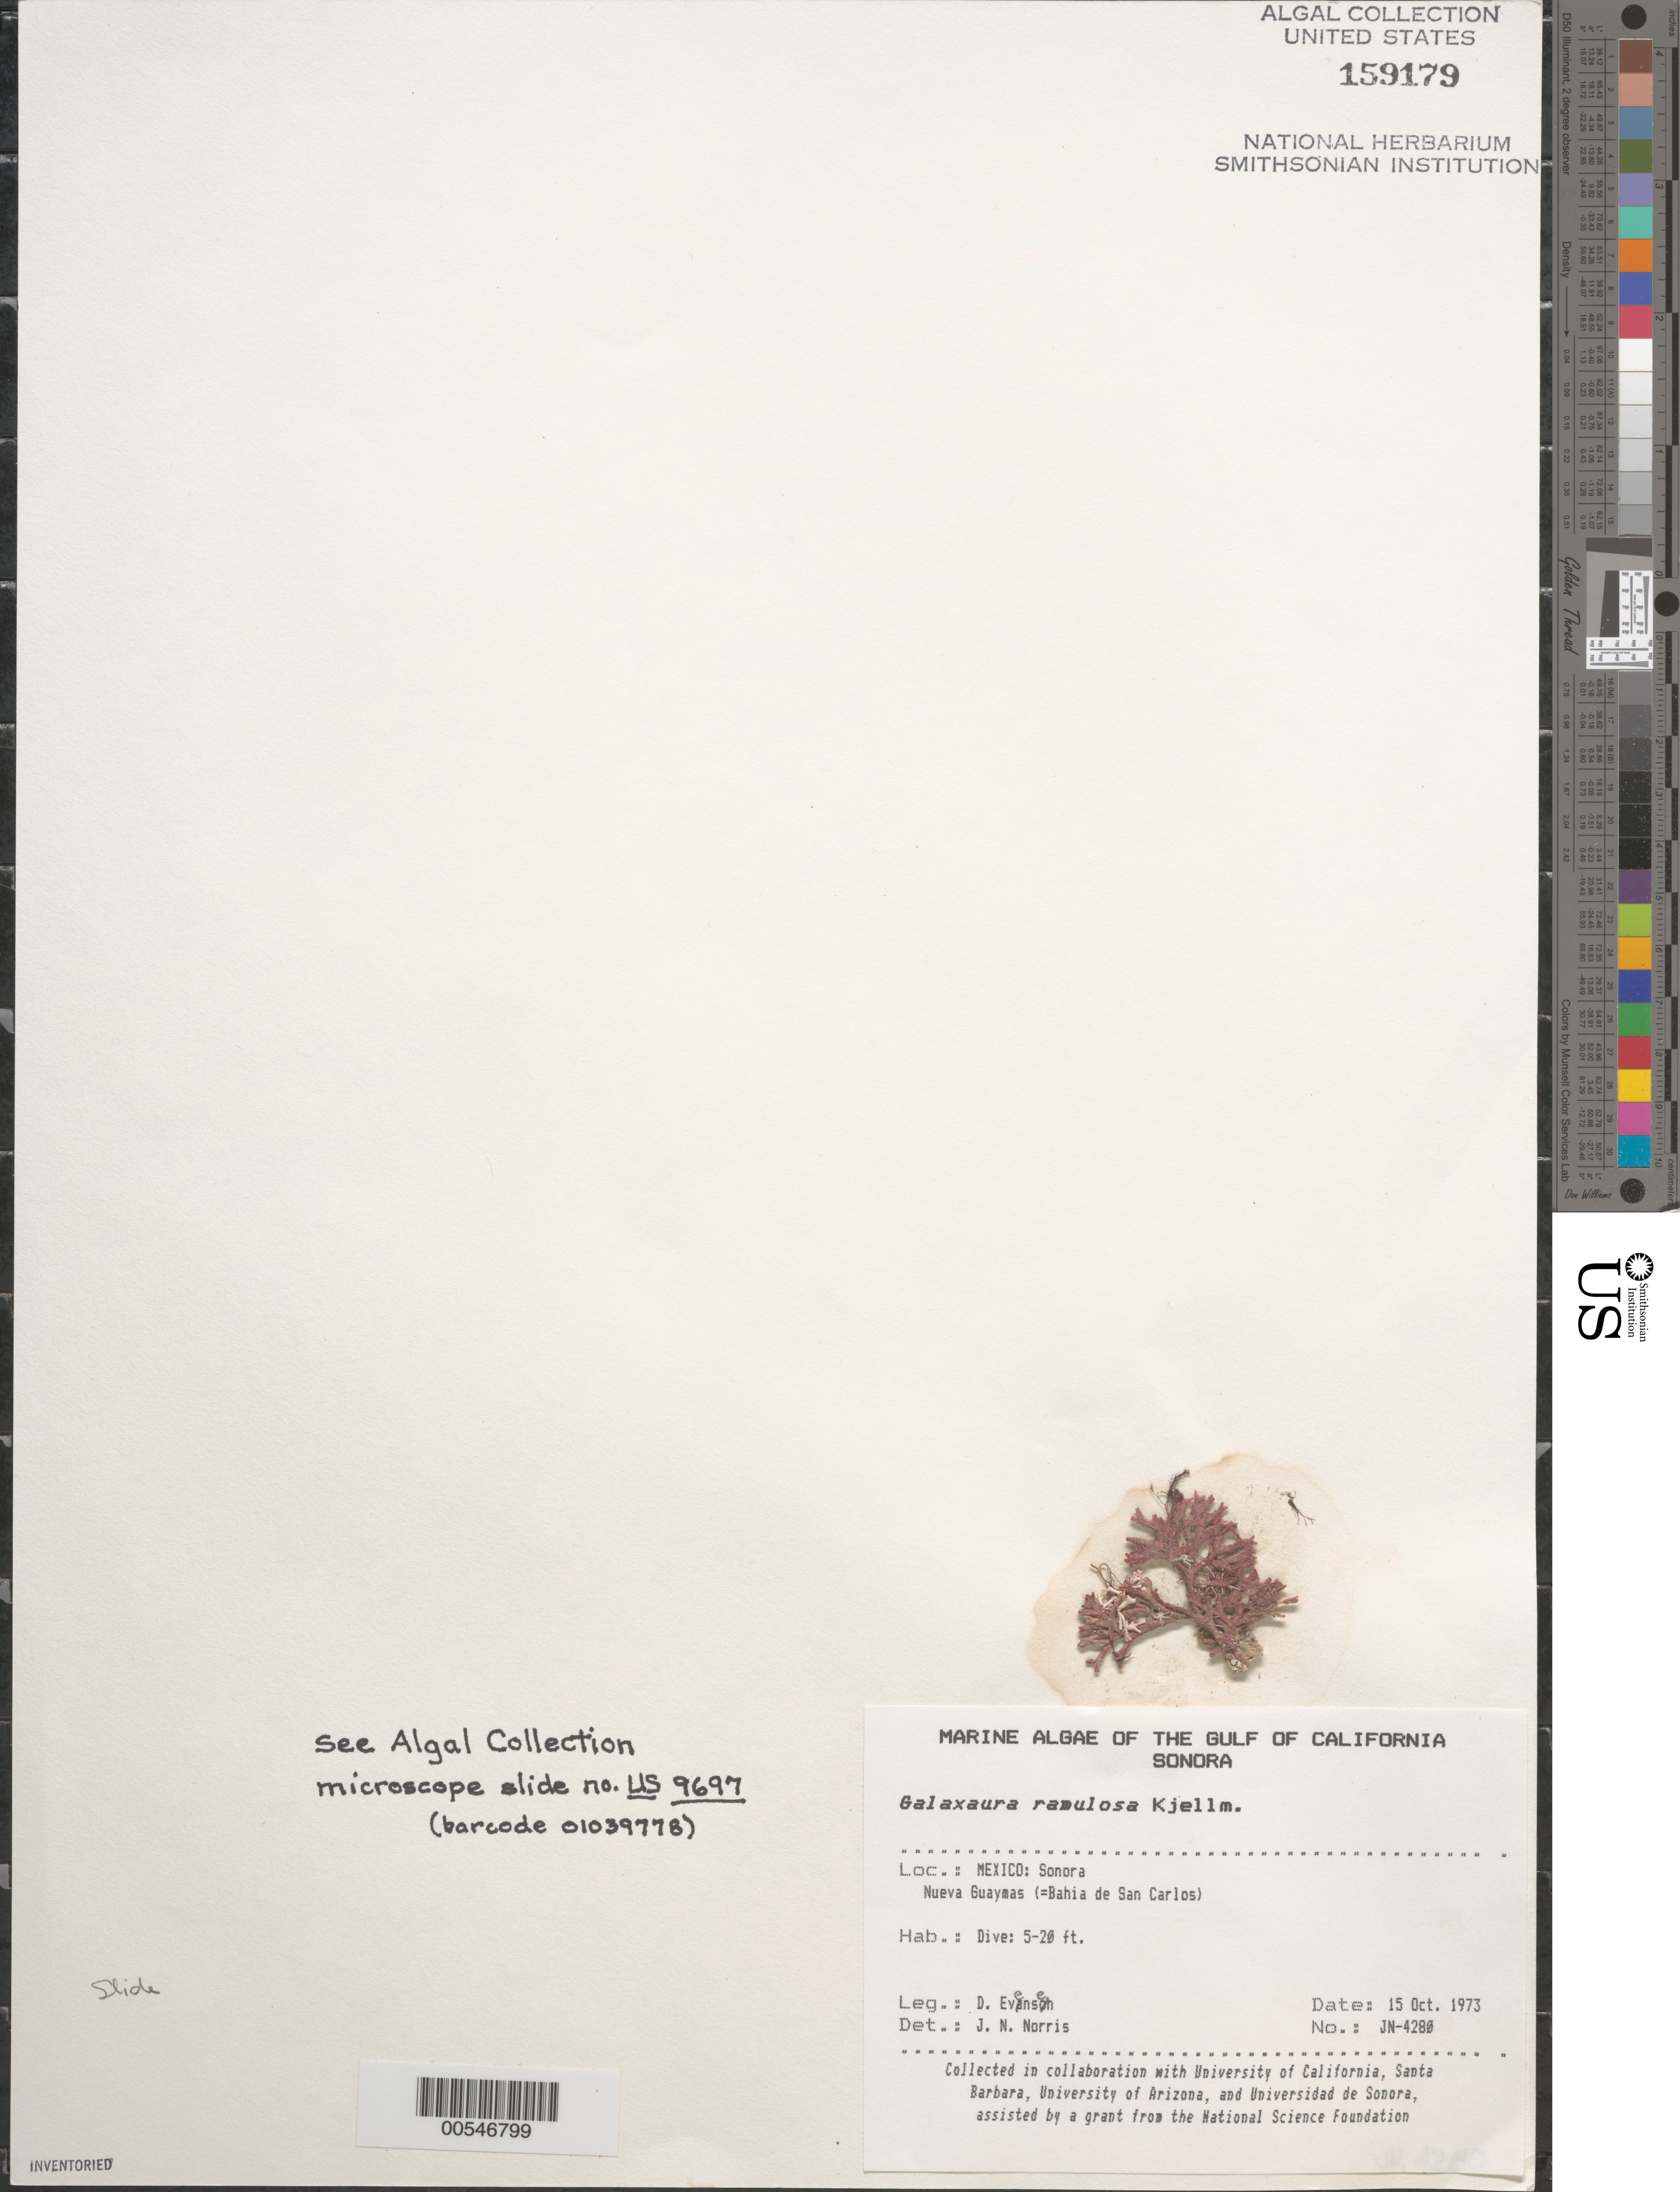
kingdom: Plantae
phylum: Rhodophyta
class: Florideophyceae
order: Nemaliales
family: Galaxauraceae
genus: Galaxaura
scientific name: Galaxaura rugosa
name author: (Ellis & Sol.) J.V.Lamouroux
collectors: D. Evensen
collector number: JN-4280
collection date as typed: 15 Oct 1973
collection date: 1973-10-15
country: Mexico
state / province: Sonora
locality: Nueva Guaymas (Bahia de San Carlos)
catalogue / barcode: US 159179